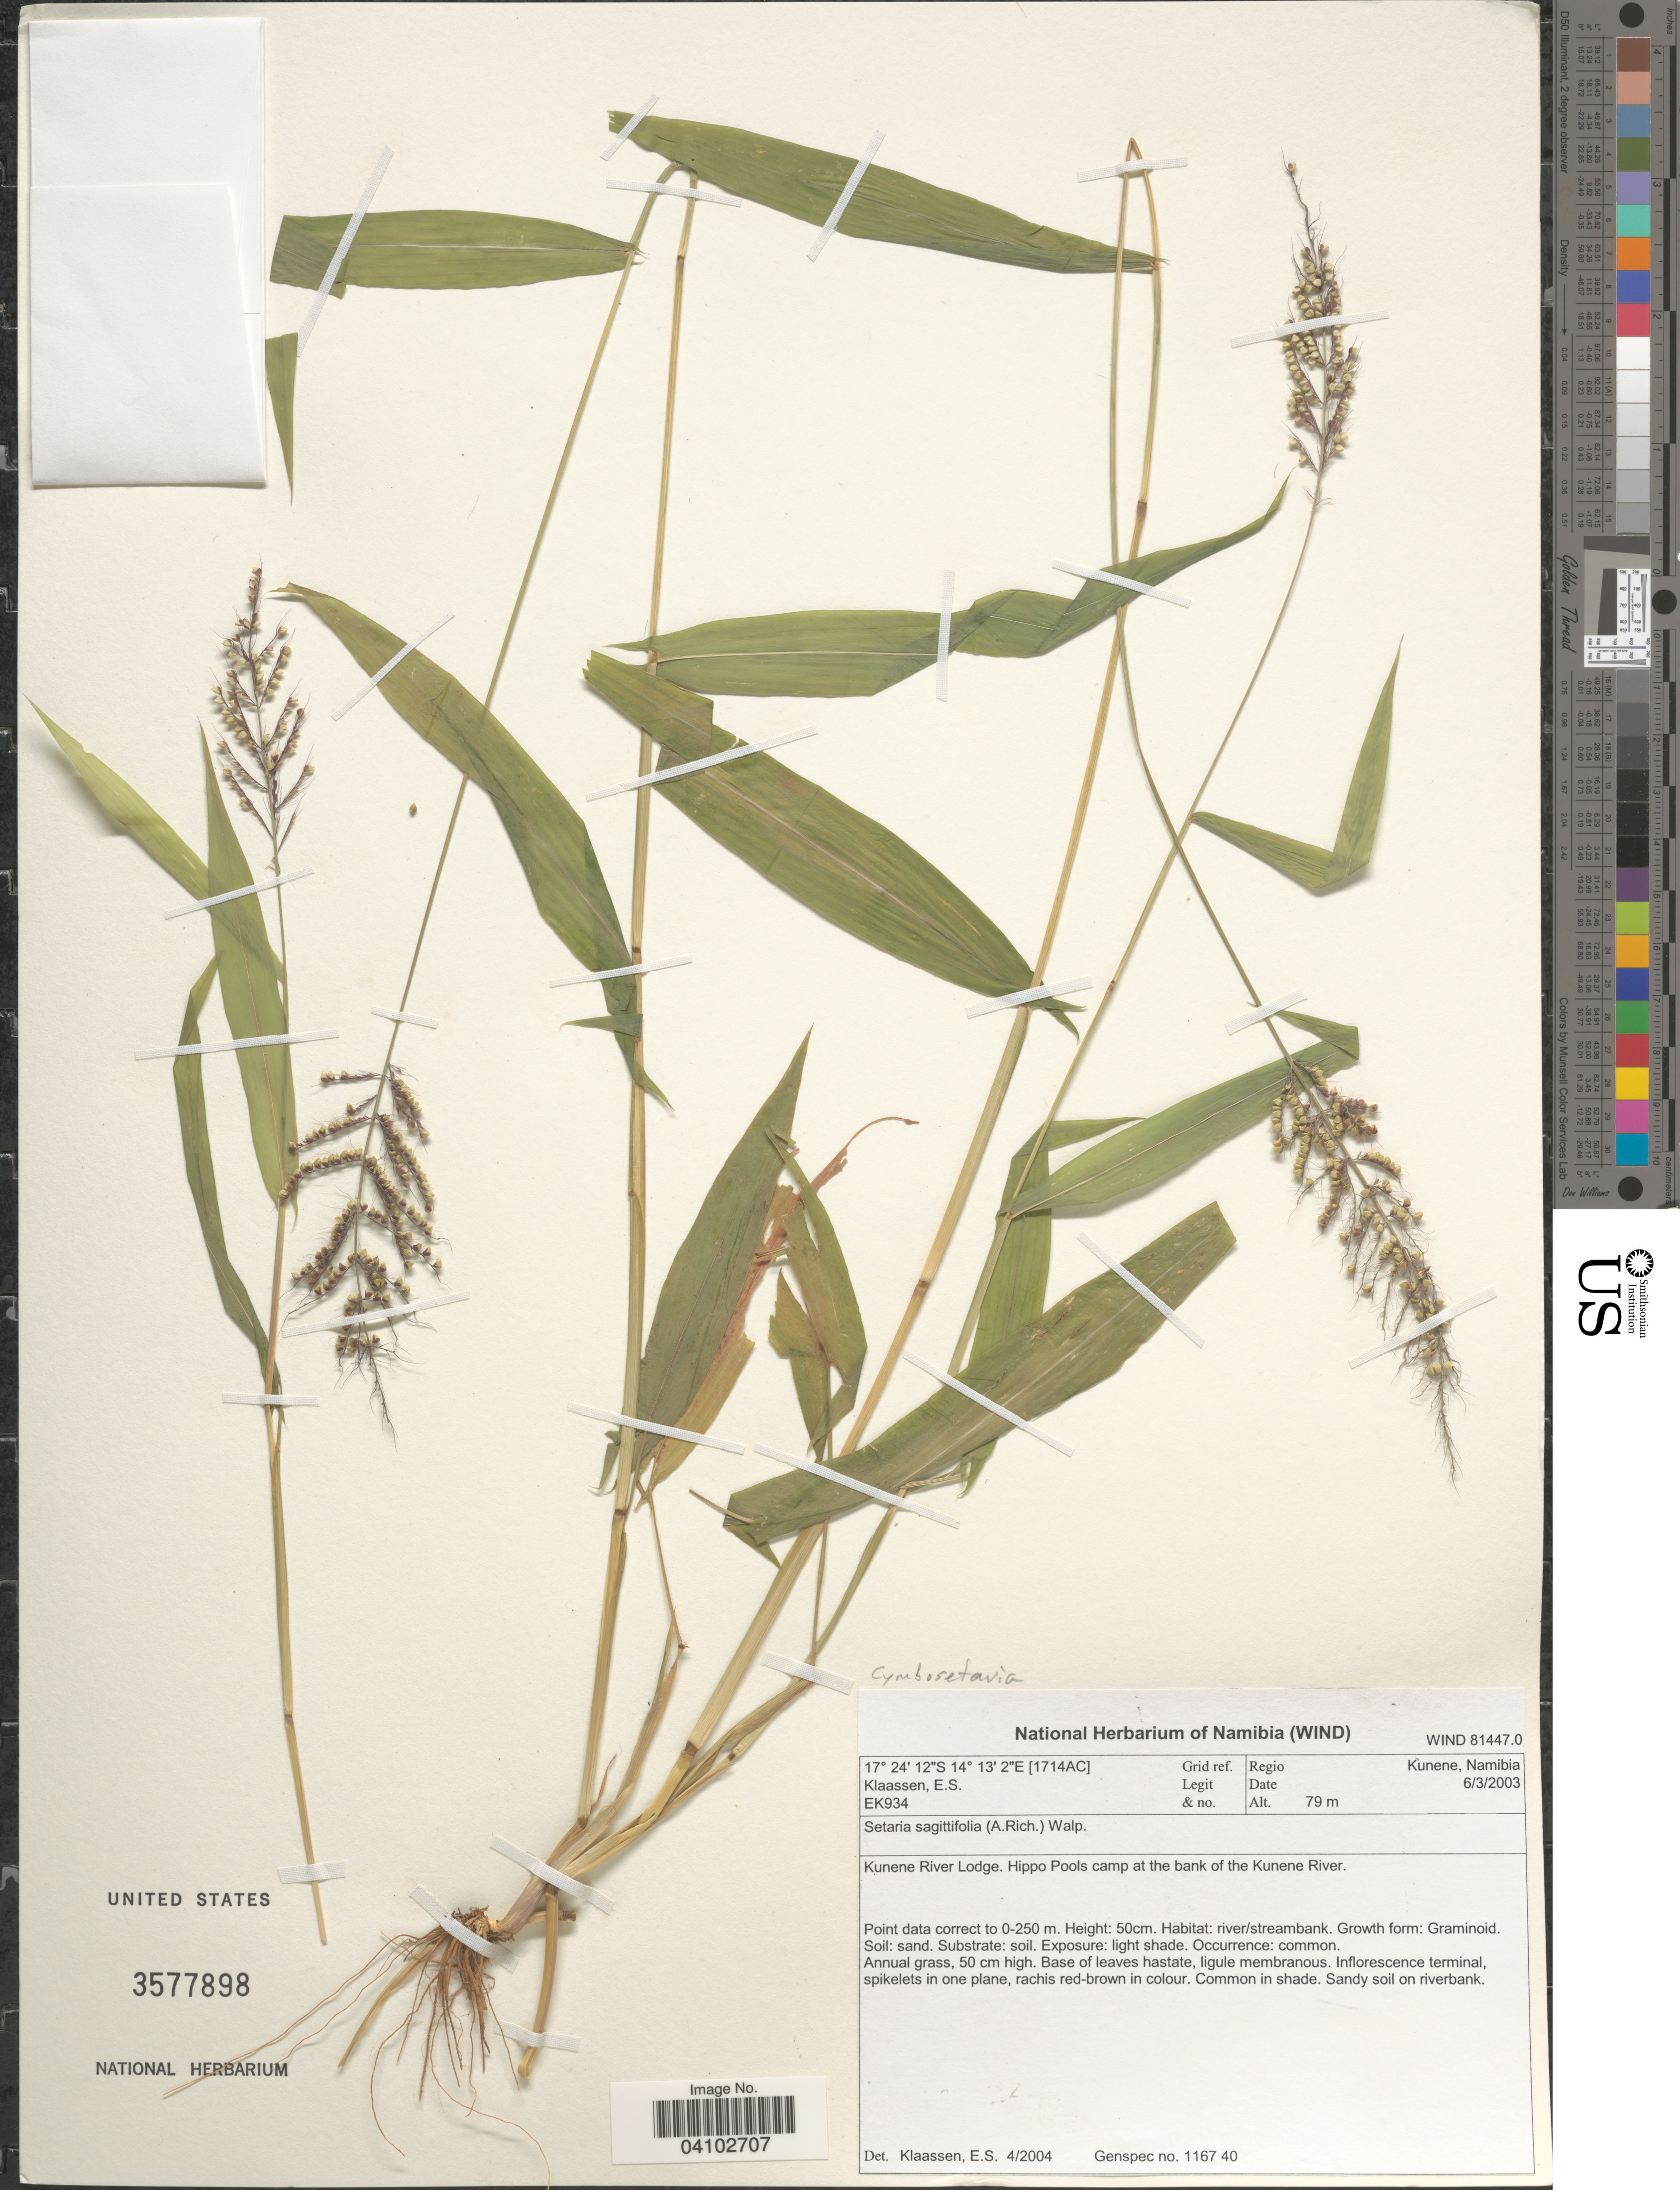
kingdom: Plantae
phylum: Tracheophyta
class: Liliopsida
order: Poales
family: Poaceae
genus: Setaria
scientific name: Setaria sagittifolia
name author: (A. Rich.) Walp.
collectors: E. S. Klaassen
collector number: EK934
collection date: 2003-03-06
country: Namibia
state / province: Kunene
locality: [1714AC] Grid ref. Kunene River Lodge. Hippo Pools camp at the bank of the Kunene River.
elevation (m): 79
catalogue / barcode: US 3577898